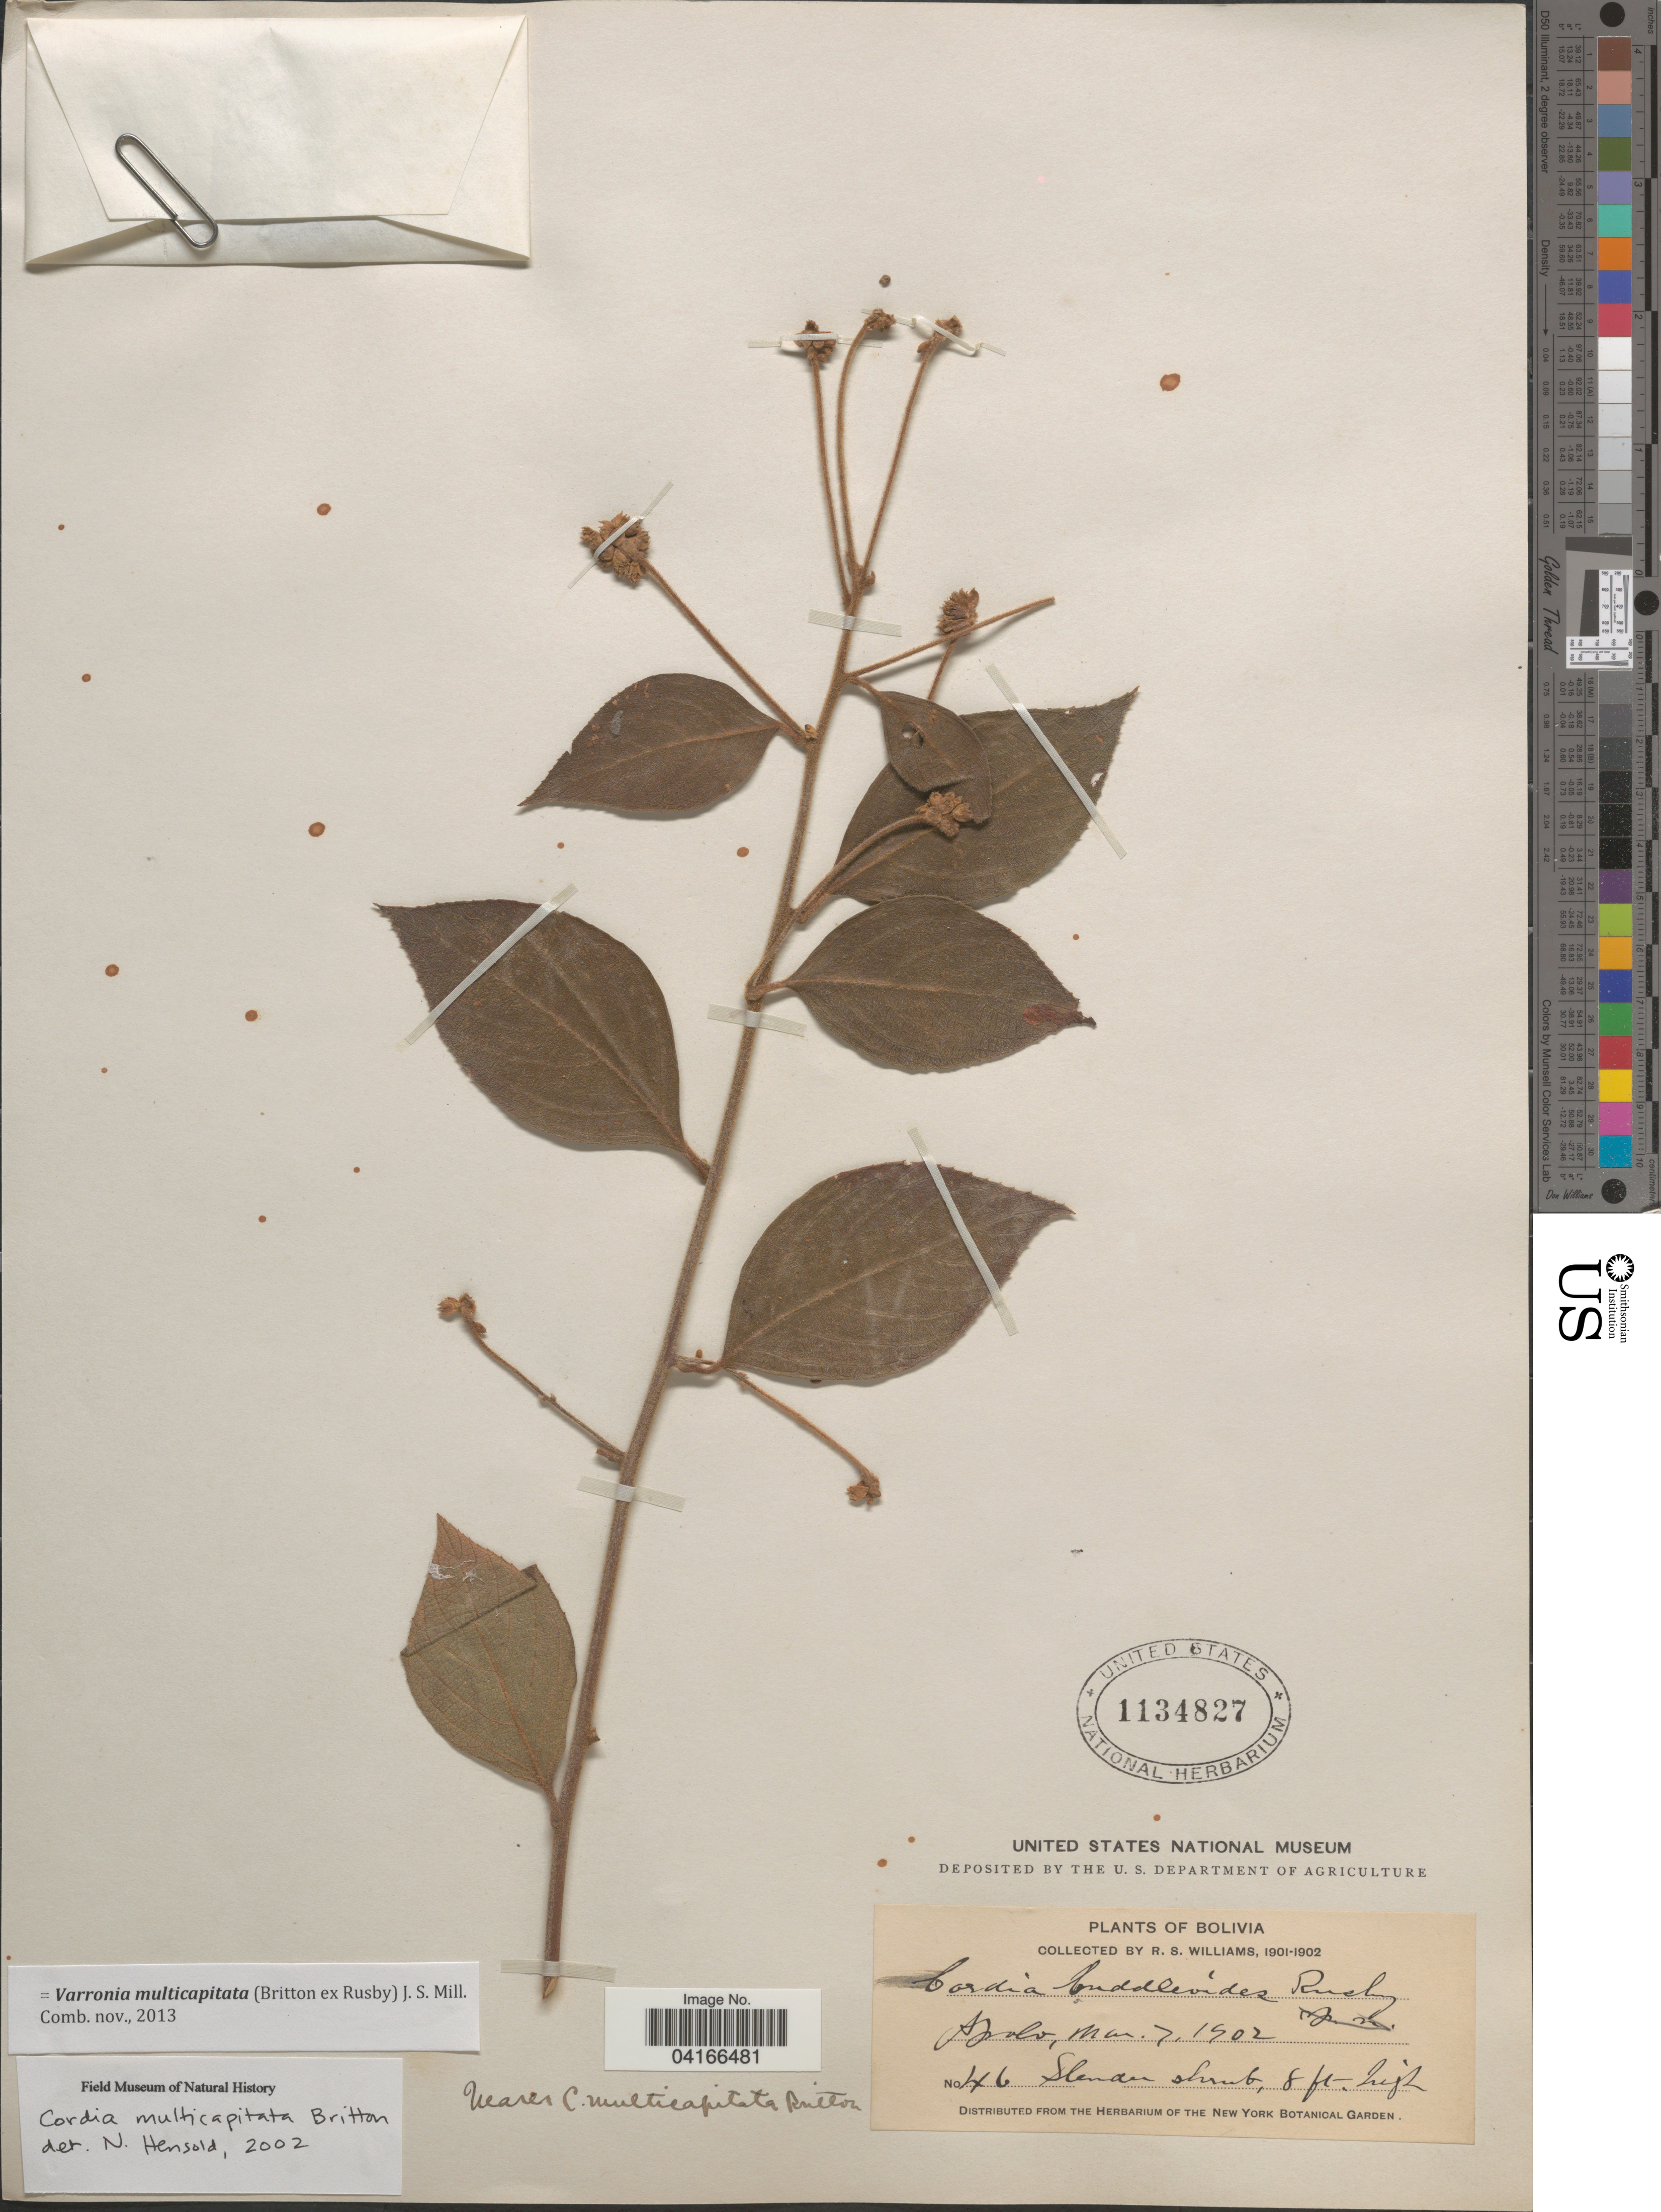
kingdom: Plantae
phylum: Tracheophyta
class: Magnoliopsida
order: Boraginales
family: Cordiaceae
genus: Varronia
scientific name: Varronia multicapitata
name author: (Britton) J.S. Mill.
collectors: R. S. Williams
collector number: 46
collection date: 1901-03-07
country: Bolivia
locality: Apolo [interpreted].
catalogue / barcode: US 1134827